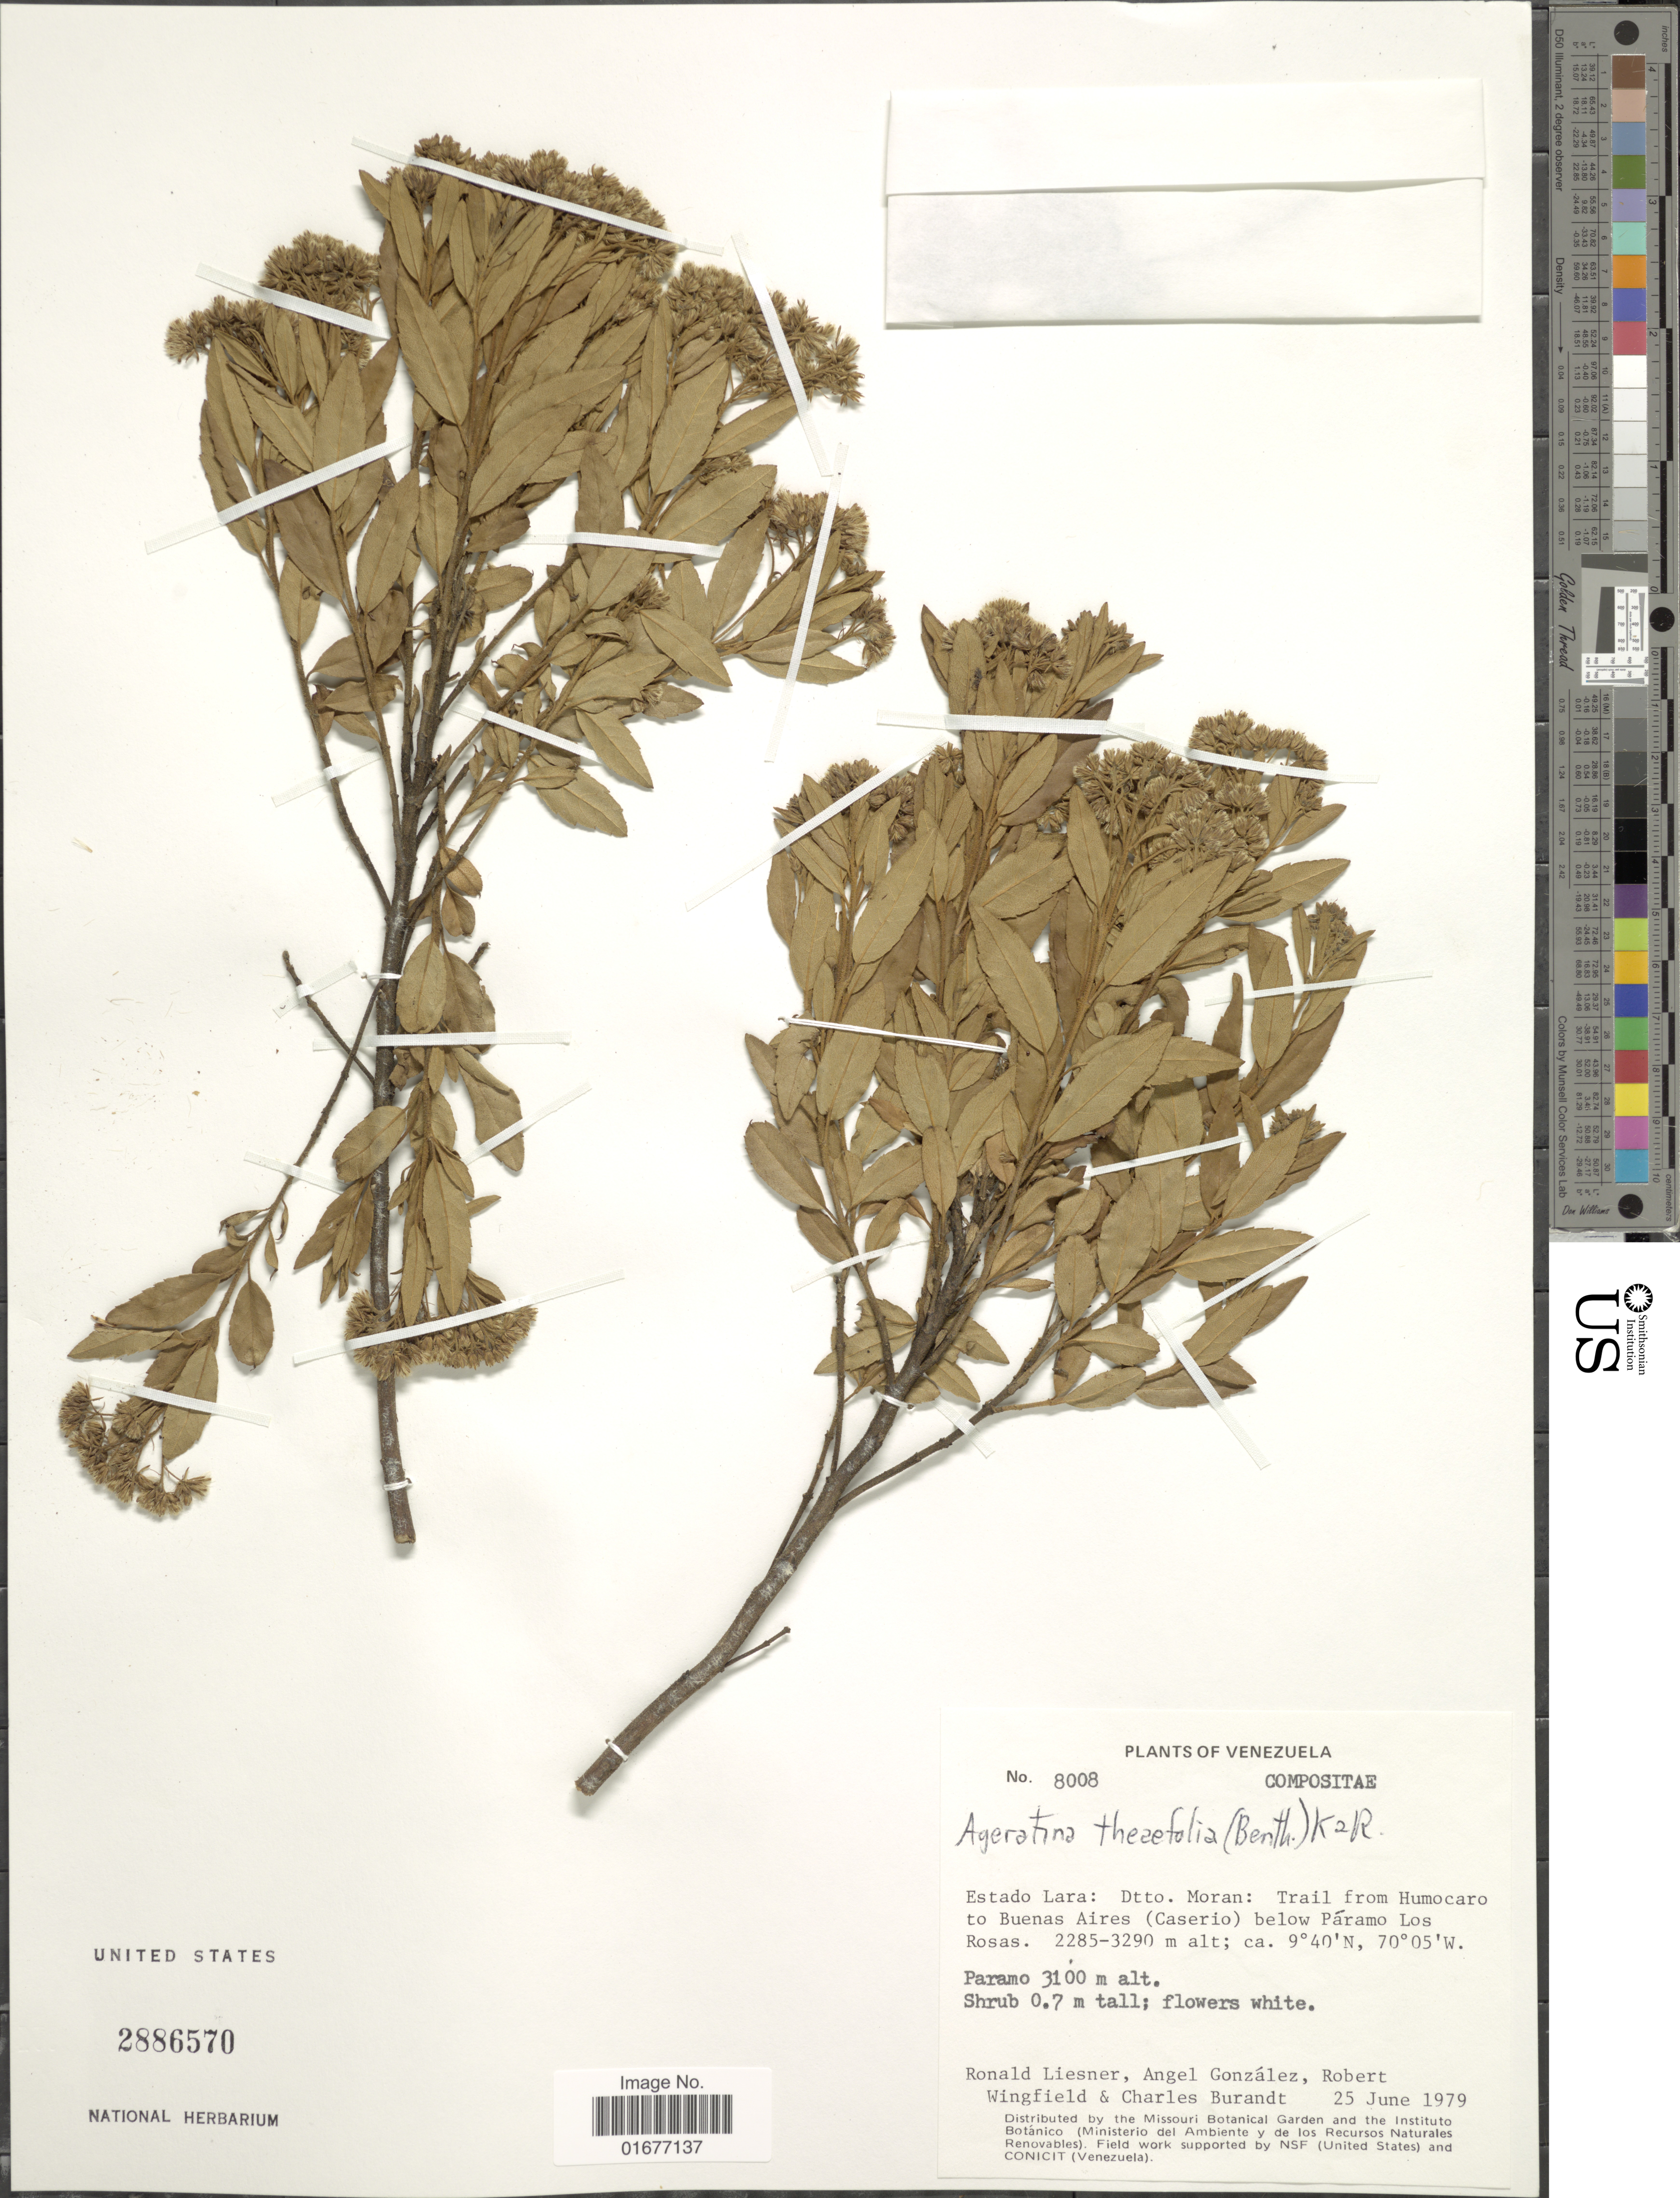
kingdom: Plantae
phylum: Tracheophyta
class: Magnoliopsida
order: Asterales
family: Asteraceae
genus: Ageratina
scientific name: Ageratina theaefolia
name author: (Benth.) R.M. King & H. Rob.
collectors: R. L. Liesner, A. C. González, R. C. Wingfield & C. Burandt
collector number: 8008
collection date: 1979-06-25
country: Venezuela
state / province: Lara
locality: Dtto. Moran: Trail from Humocaro to Buenas Aires (Caserio) below Paramo Los Rosas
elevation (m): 3100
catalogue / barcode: US 2886570